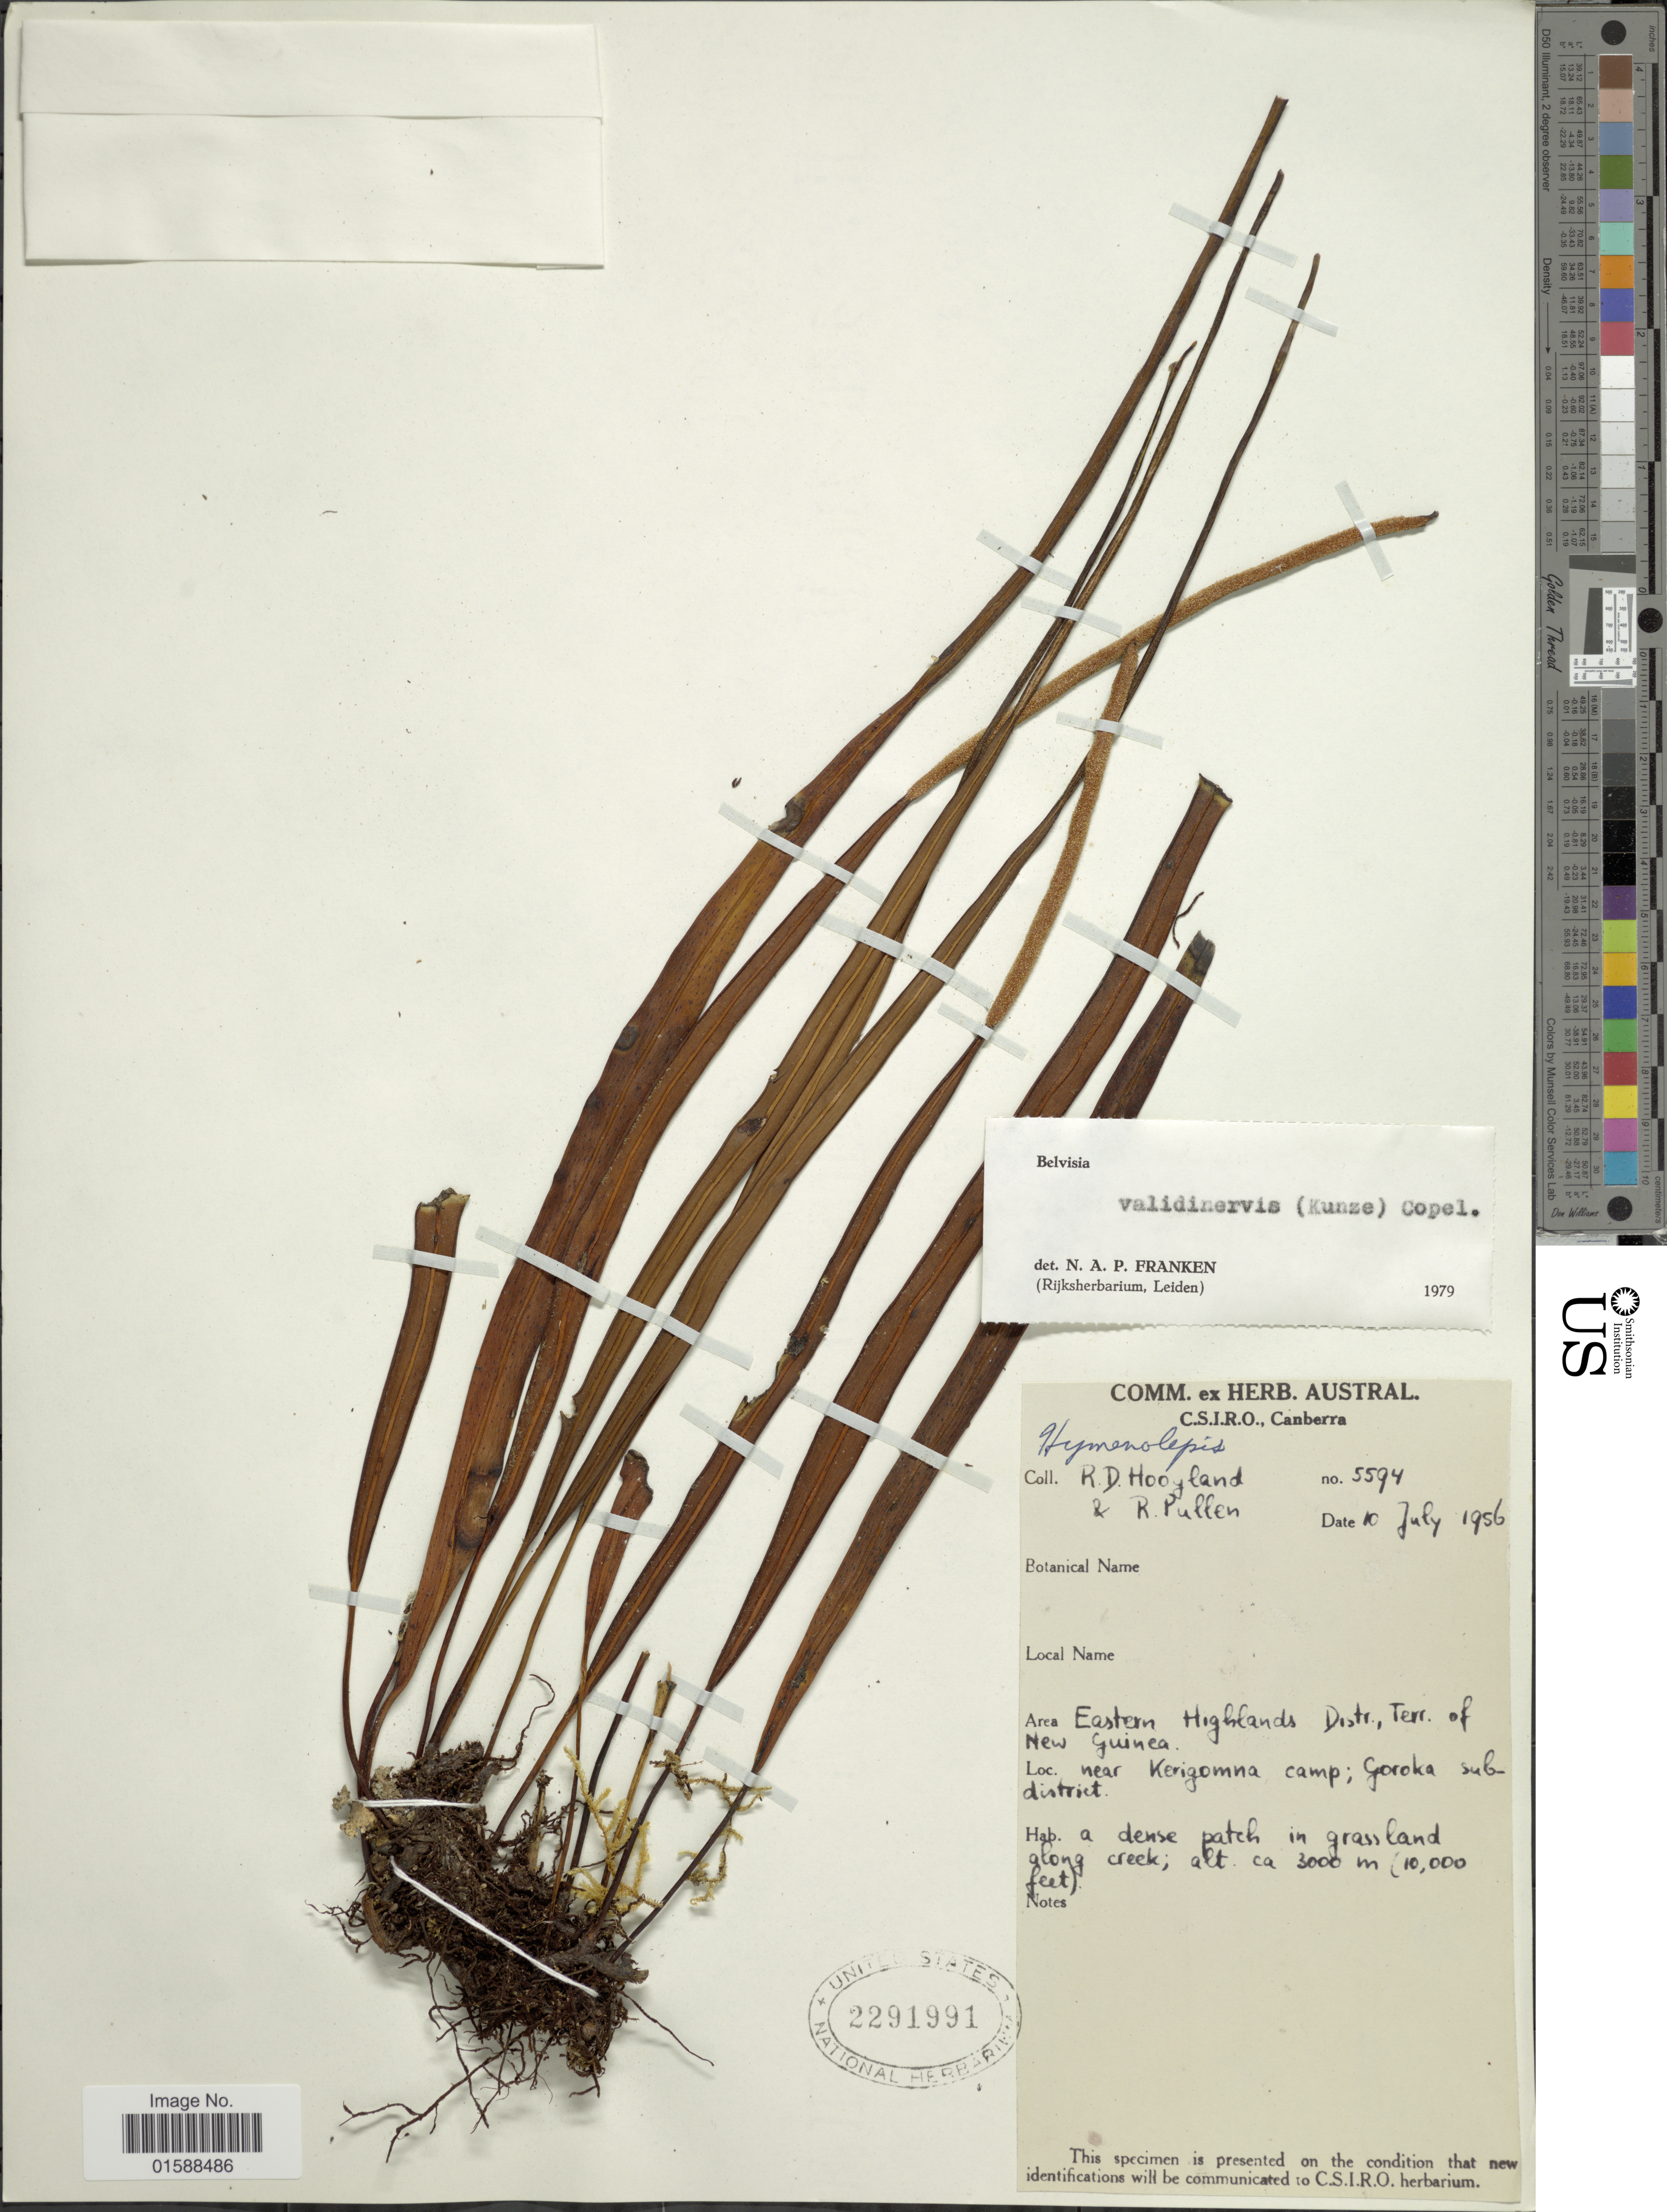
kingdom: Plantae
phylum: Tracheophyta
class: Polypodiopsida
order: Polypodiales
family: Polypodiaceae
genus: Lepisorus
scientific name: Lepisorus validinervis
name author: (Kunze) Li S. Wang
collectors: R. D. Hoogland & R. Pullen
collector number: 5594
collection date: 1956-07-10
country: Papua New Guinea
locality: Eastern Highlands Distr., Terr. of New Guinea. near Kerigomna camp; Goroka Subdistrict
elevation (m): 3000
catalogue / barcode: US 2291991